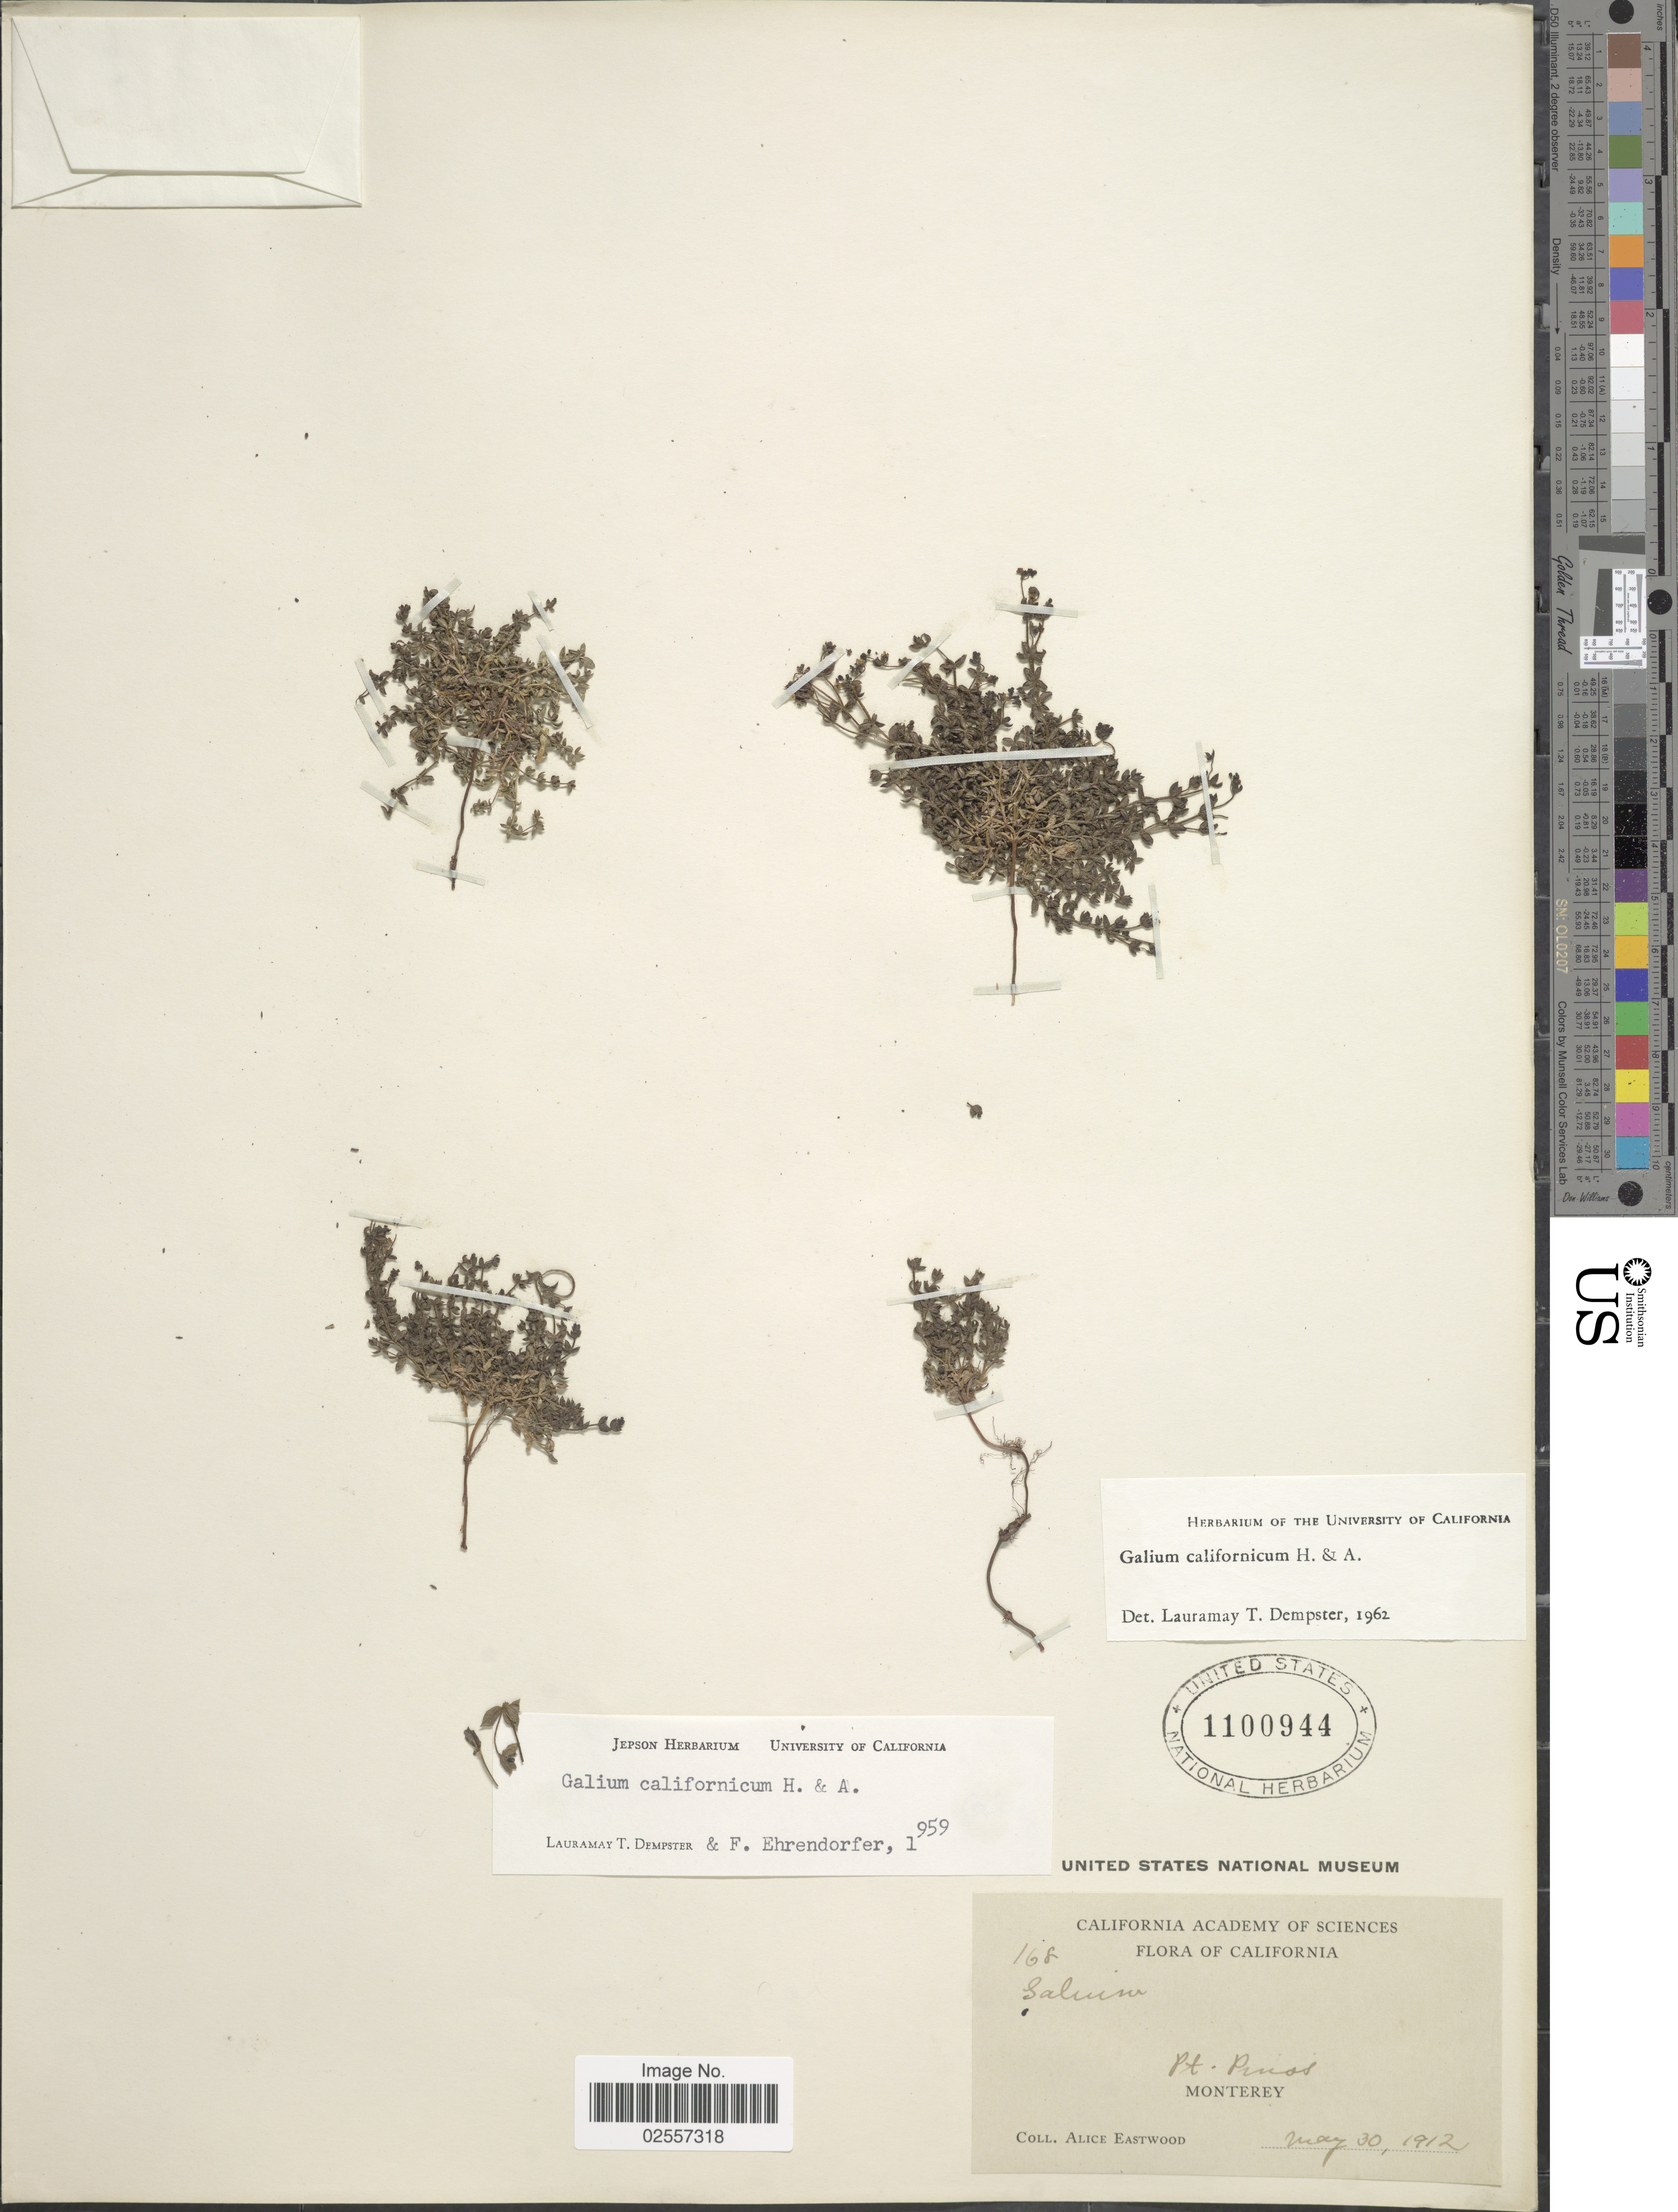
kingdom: Plantae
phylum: Tracheophyta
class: Magnoliopsida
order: Gentianales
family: Rubiaceae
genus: Galium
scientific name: Galium californicum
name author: Hook. & Arn.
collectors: A. Eastwood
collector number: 168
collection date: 1912-05-30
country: United States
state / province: California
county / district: Monterey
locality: Pt. Pinos. Monterey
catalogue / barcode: US 1100944